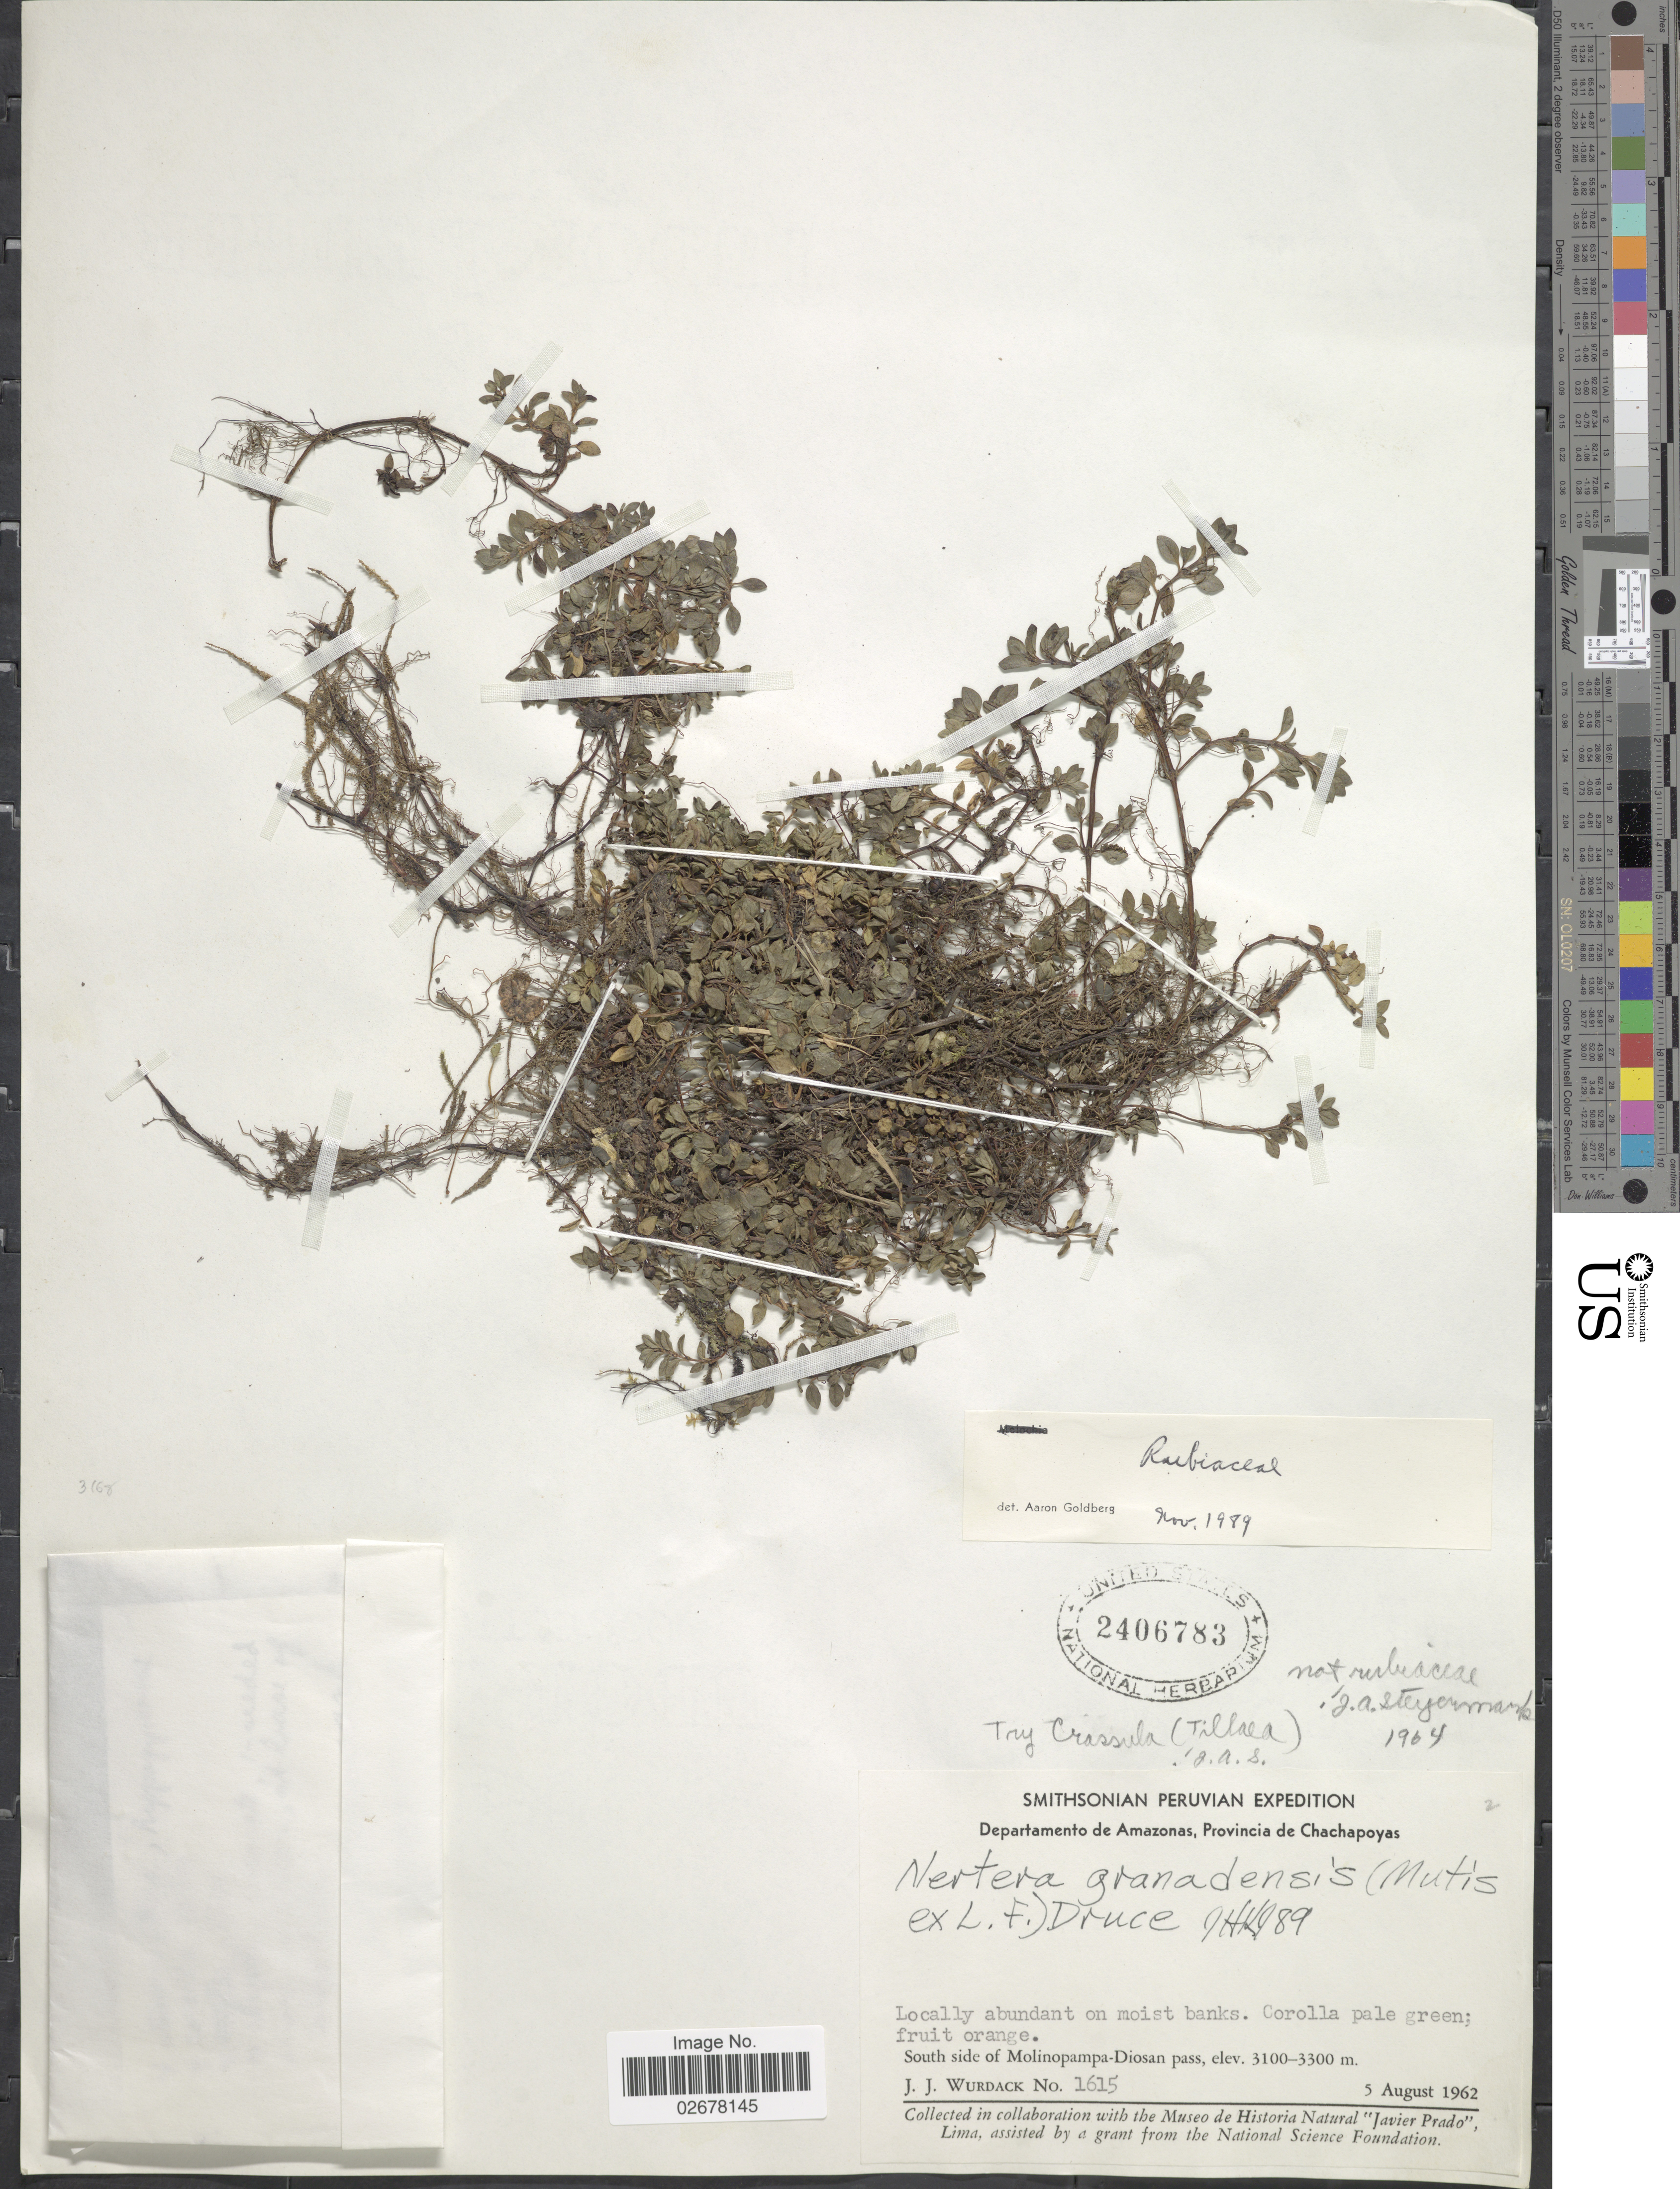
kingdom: Plantae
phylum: Tracheophyta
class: Magnoliopsida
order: Gentianales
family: Rubiaceae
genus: Nertera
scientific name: Nertera depressa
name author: Banks & Sol. ex Gaertn.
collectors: J. J. Wurdack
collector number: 1615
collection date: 1962-08-05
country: Peru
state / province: Amazonas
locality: Departamento de Amazonas, Provincia de Chachapoyas, South side of Molinopampa-Diosan pass.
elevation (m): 3100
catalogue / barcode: US 2406783